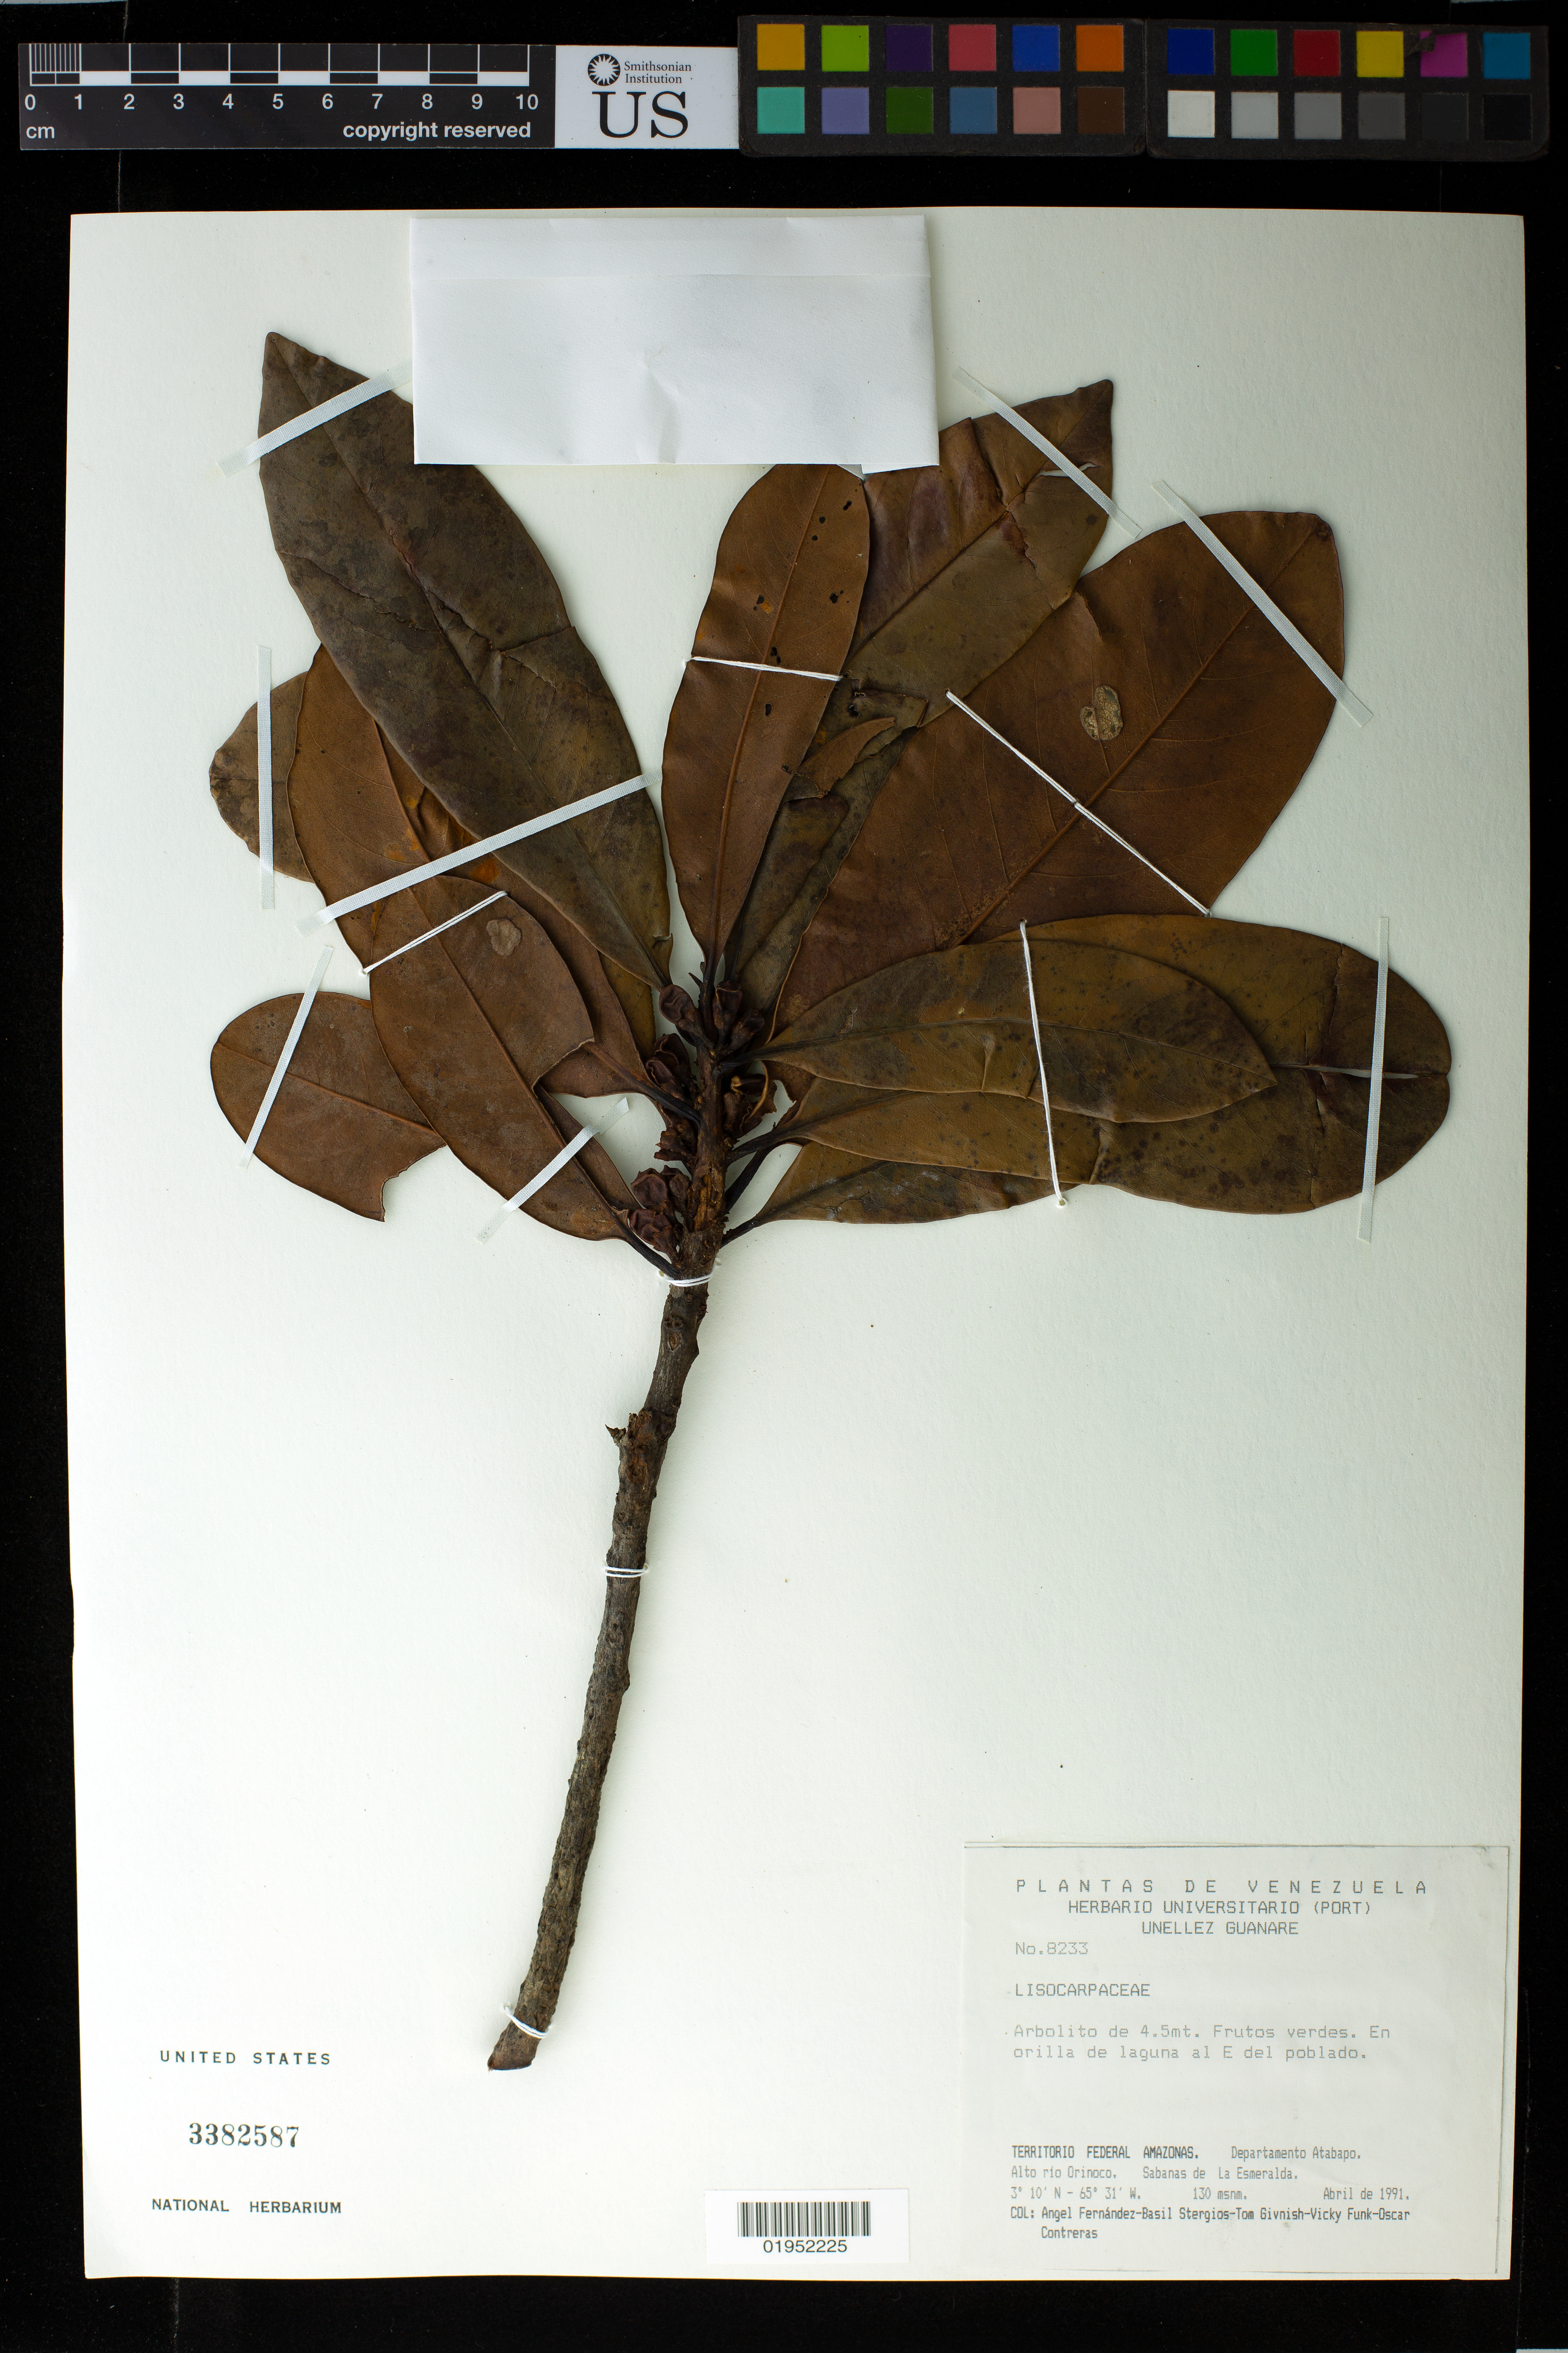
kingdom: Plantae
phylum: Tracheophyta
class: Magnoliopsida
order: Ericales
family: Ebenaceae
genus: Lissocarpa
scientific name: Lissocarpa sp.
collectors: A. Fernández, B. G. Stergios, T. J. Givnish, V. Funk & O. Contreras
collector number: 8233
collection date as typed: Apr 1991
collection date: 1991-04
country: Venezuela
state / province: Amazonas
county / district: Atabapo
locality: Alto rio Orinoco. Sabanas de La Esmeralda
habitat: Savanna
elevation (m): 130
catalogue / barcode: US 3382587